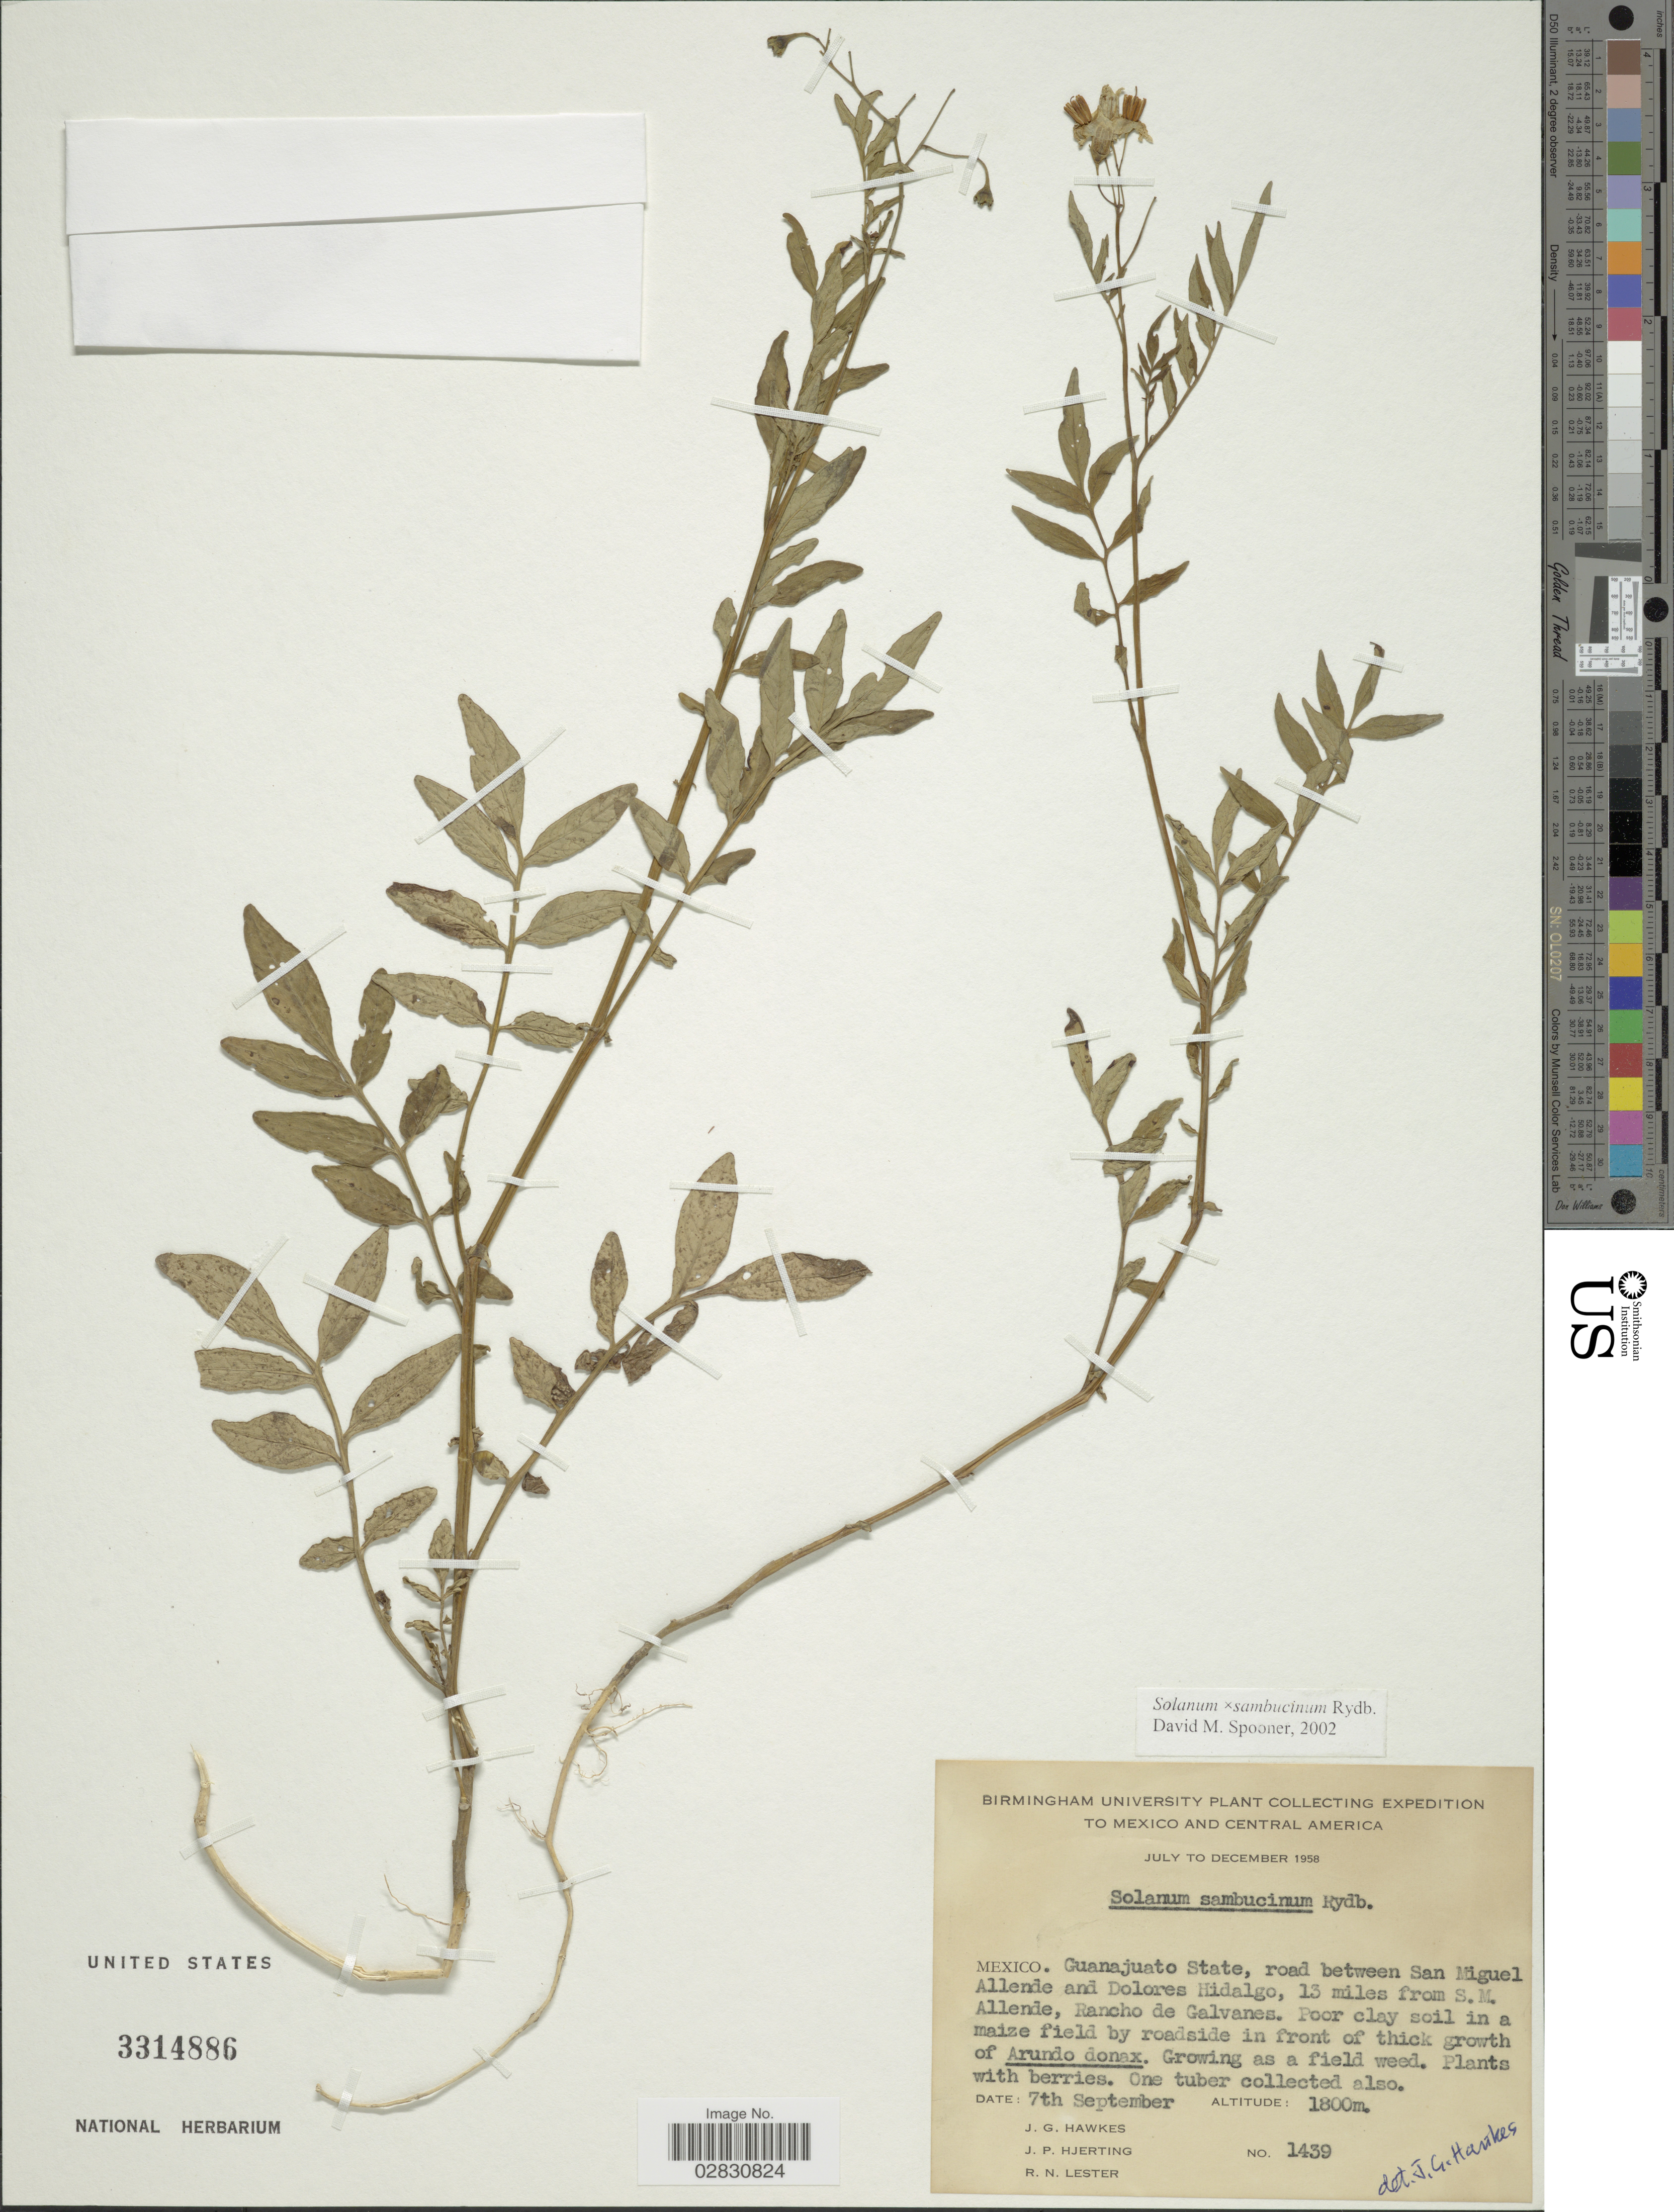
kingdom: Plantae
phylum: Tracheophyta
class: Magnoliopsida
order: Solanales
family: Solanaceae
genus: Solanum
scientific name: Solanum sambucinum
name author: Rydb.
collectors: J. Hawkes, J. P. Hjerting & R. Lester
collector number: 1439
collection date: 1958-09-07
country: Mexico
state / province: Guanajuato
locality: Mexico, Guanajuato State, road between San Miguel Allende and Dolores Hidalgo, 13 miles from S.M. Allende, Rancho de Galvanes.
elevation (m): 1800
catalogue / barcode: US 3314886